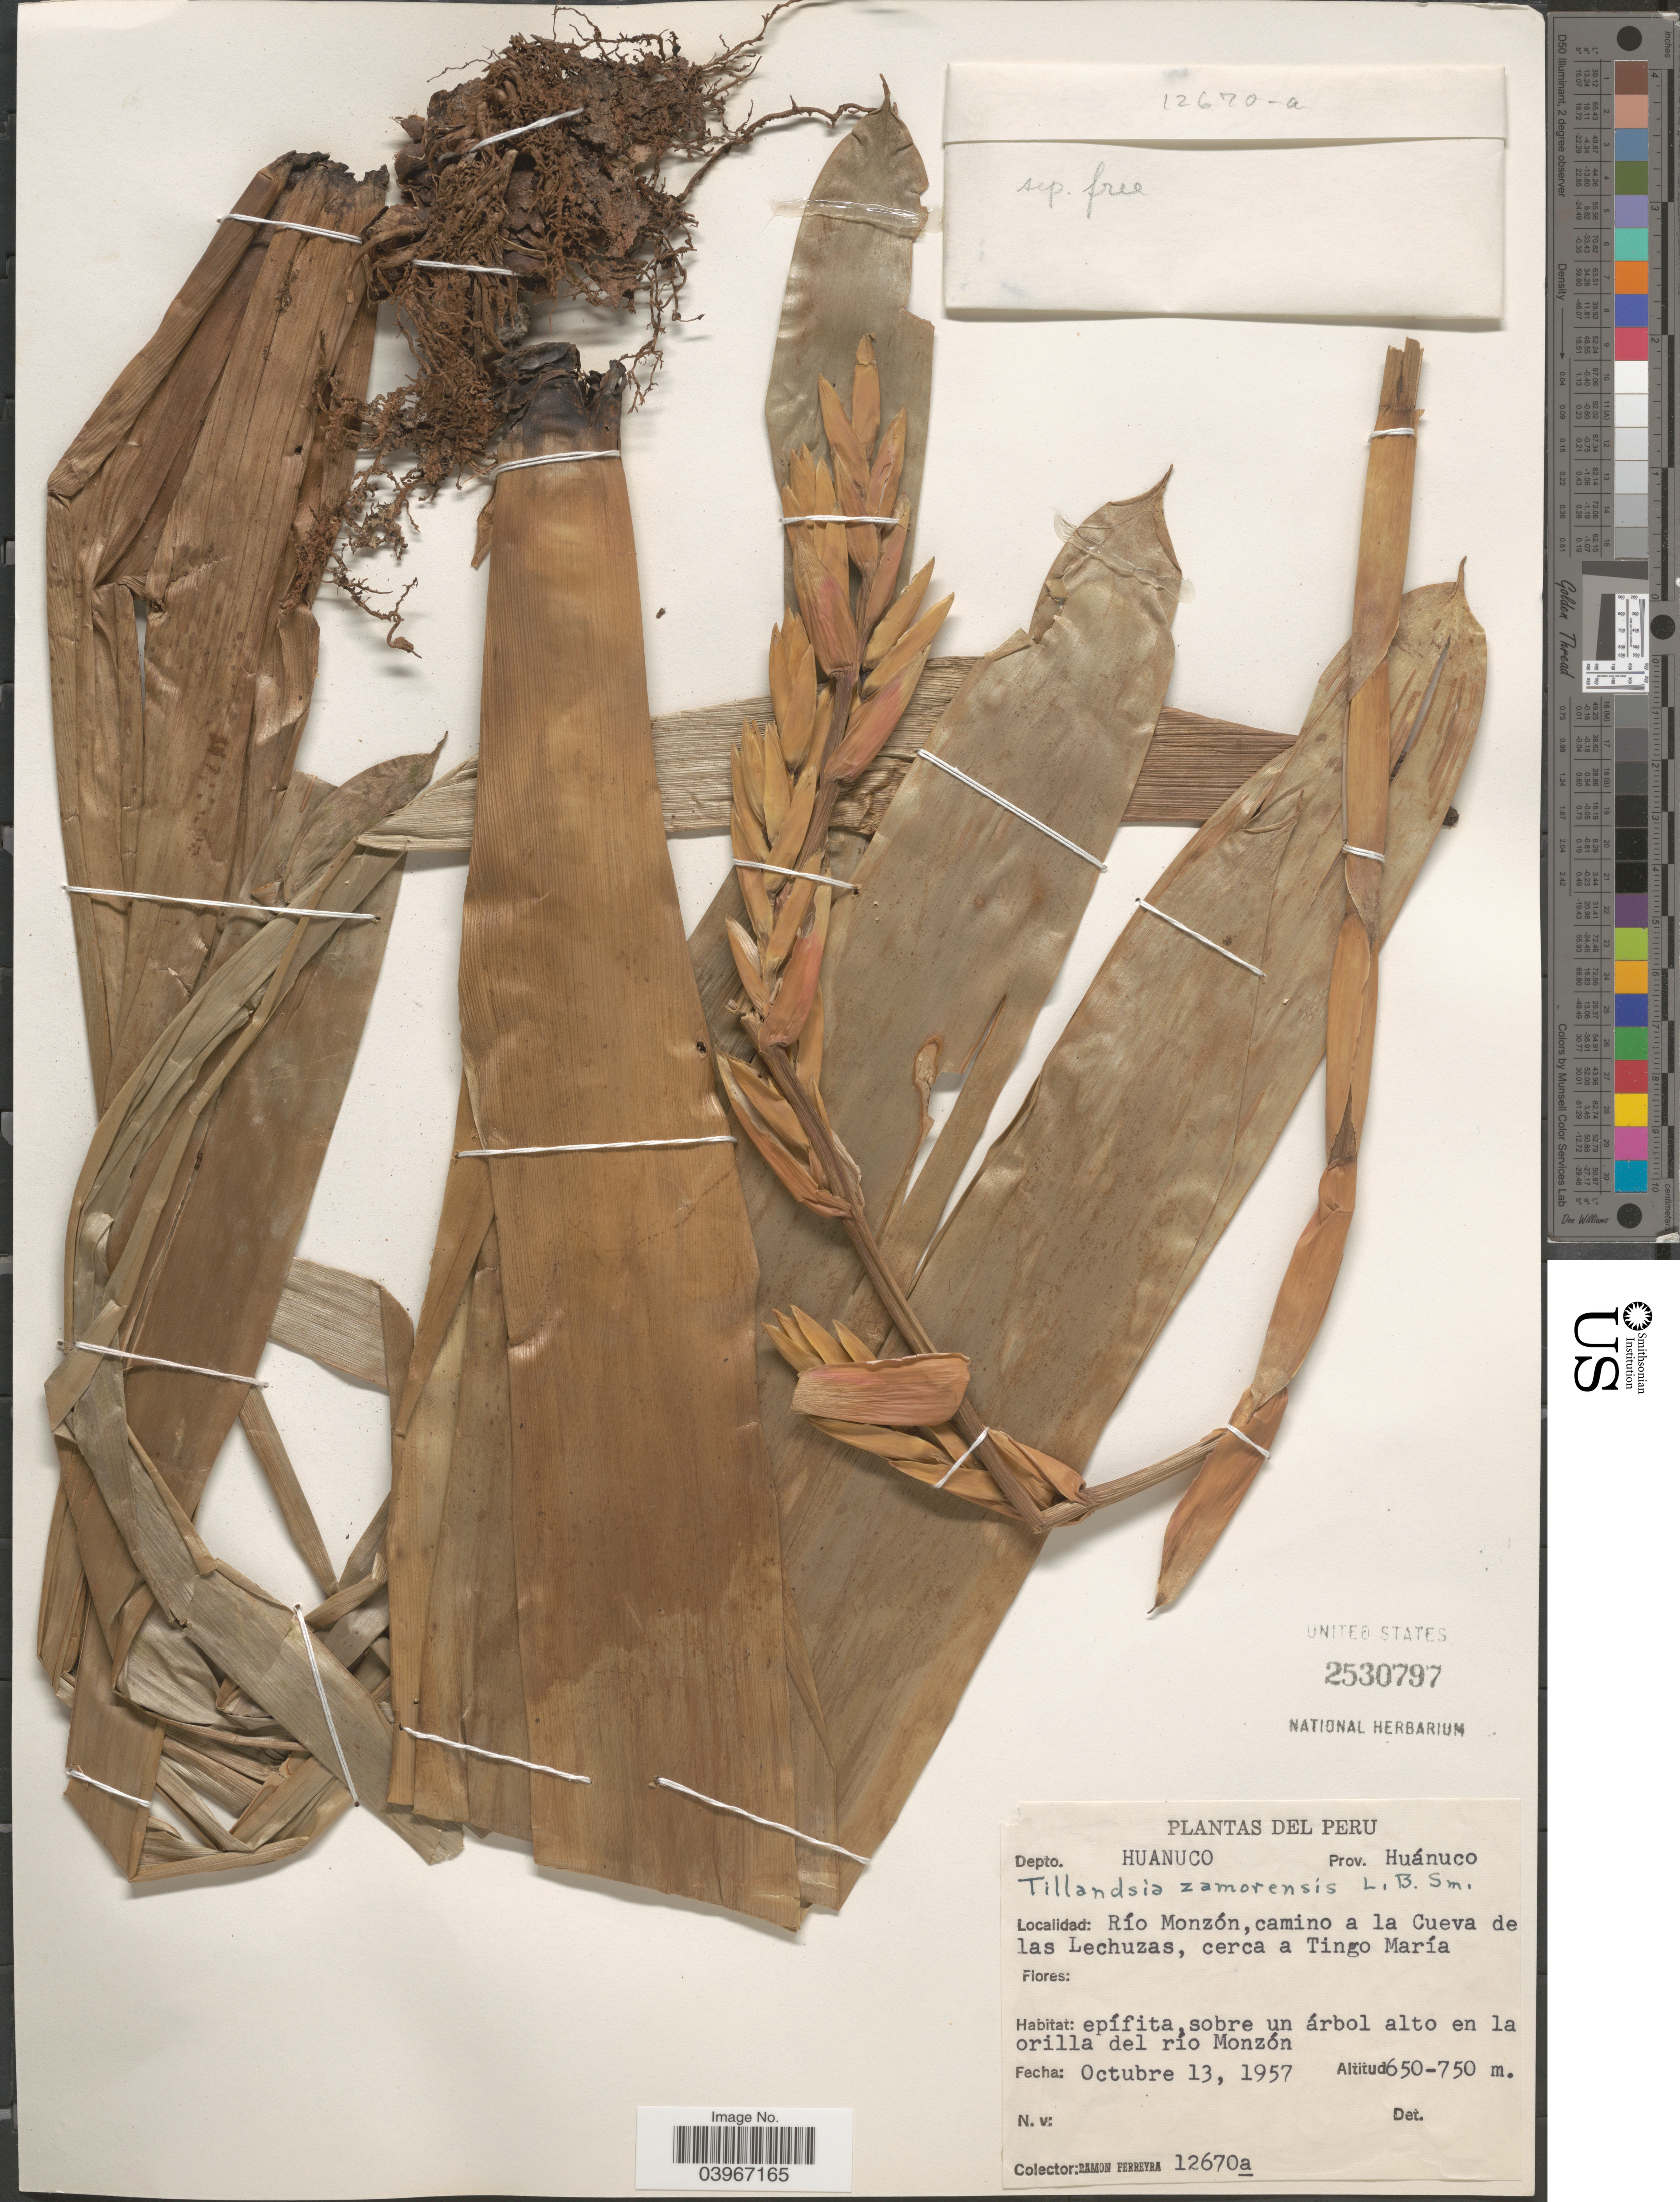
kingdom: Plantae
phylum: Tracheophyta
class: Liliopsida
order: Poales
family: Bromeliaceae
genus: Vriesea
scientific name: Vriesea zamorensis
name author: (L.B. Sm.) L.B. Sm.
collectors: R. A. Ferreyra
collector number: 12670a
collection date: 1957-10-13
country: Peru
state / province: Huánuco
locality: Depto. Huanuco. Prov. Huánuco. Río Monzón, camino a la Cueva de las Lechuzas, cerca a Tingo María. Epífita, sobre un árbol alto en la orilla del río Monzón.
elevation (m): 650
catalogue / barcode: US 2530797